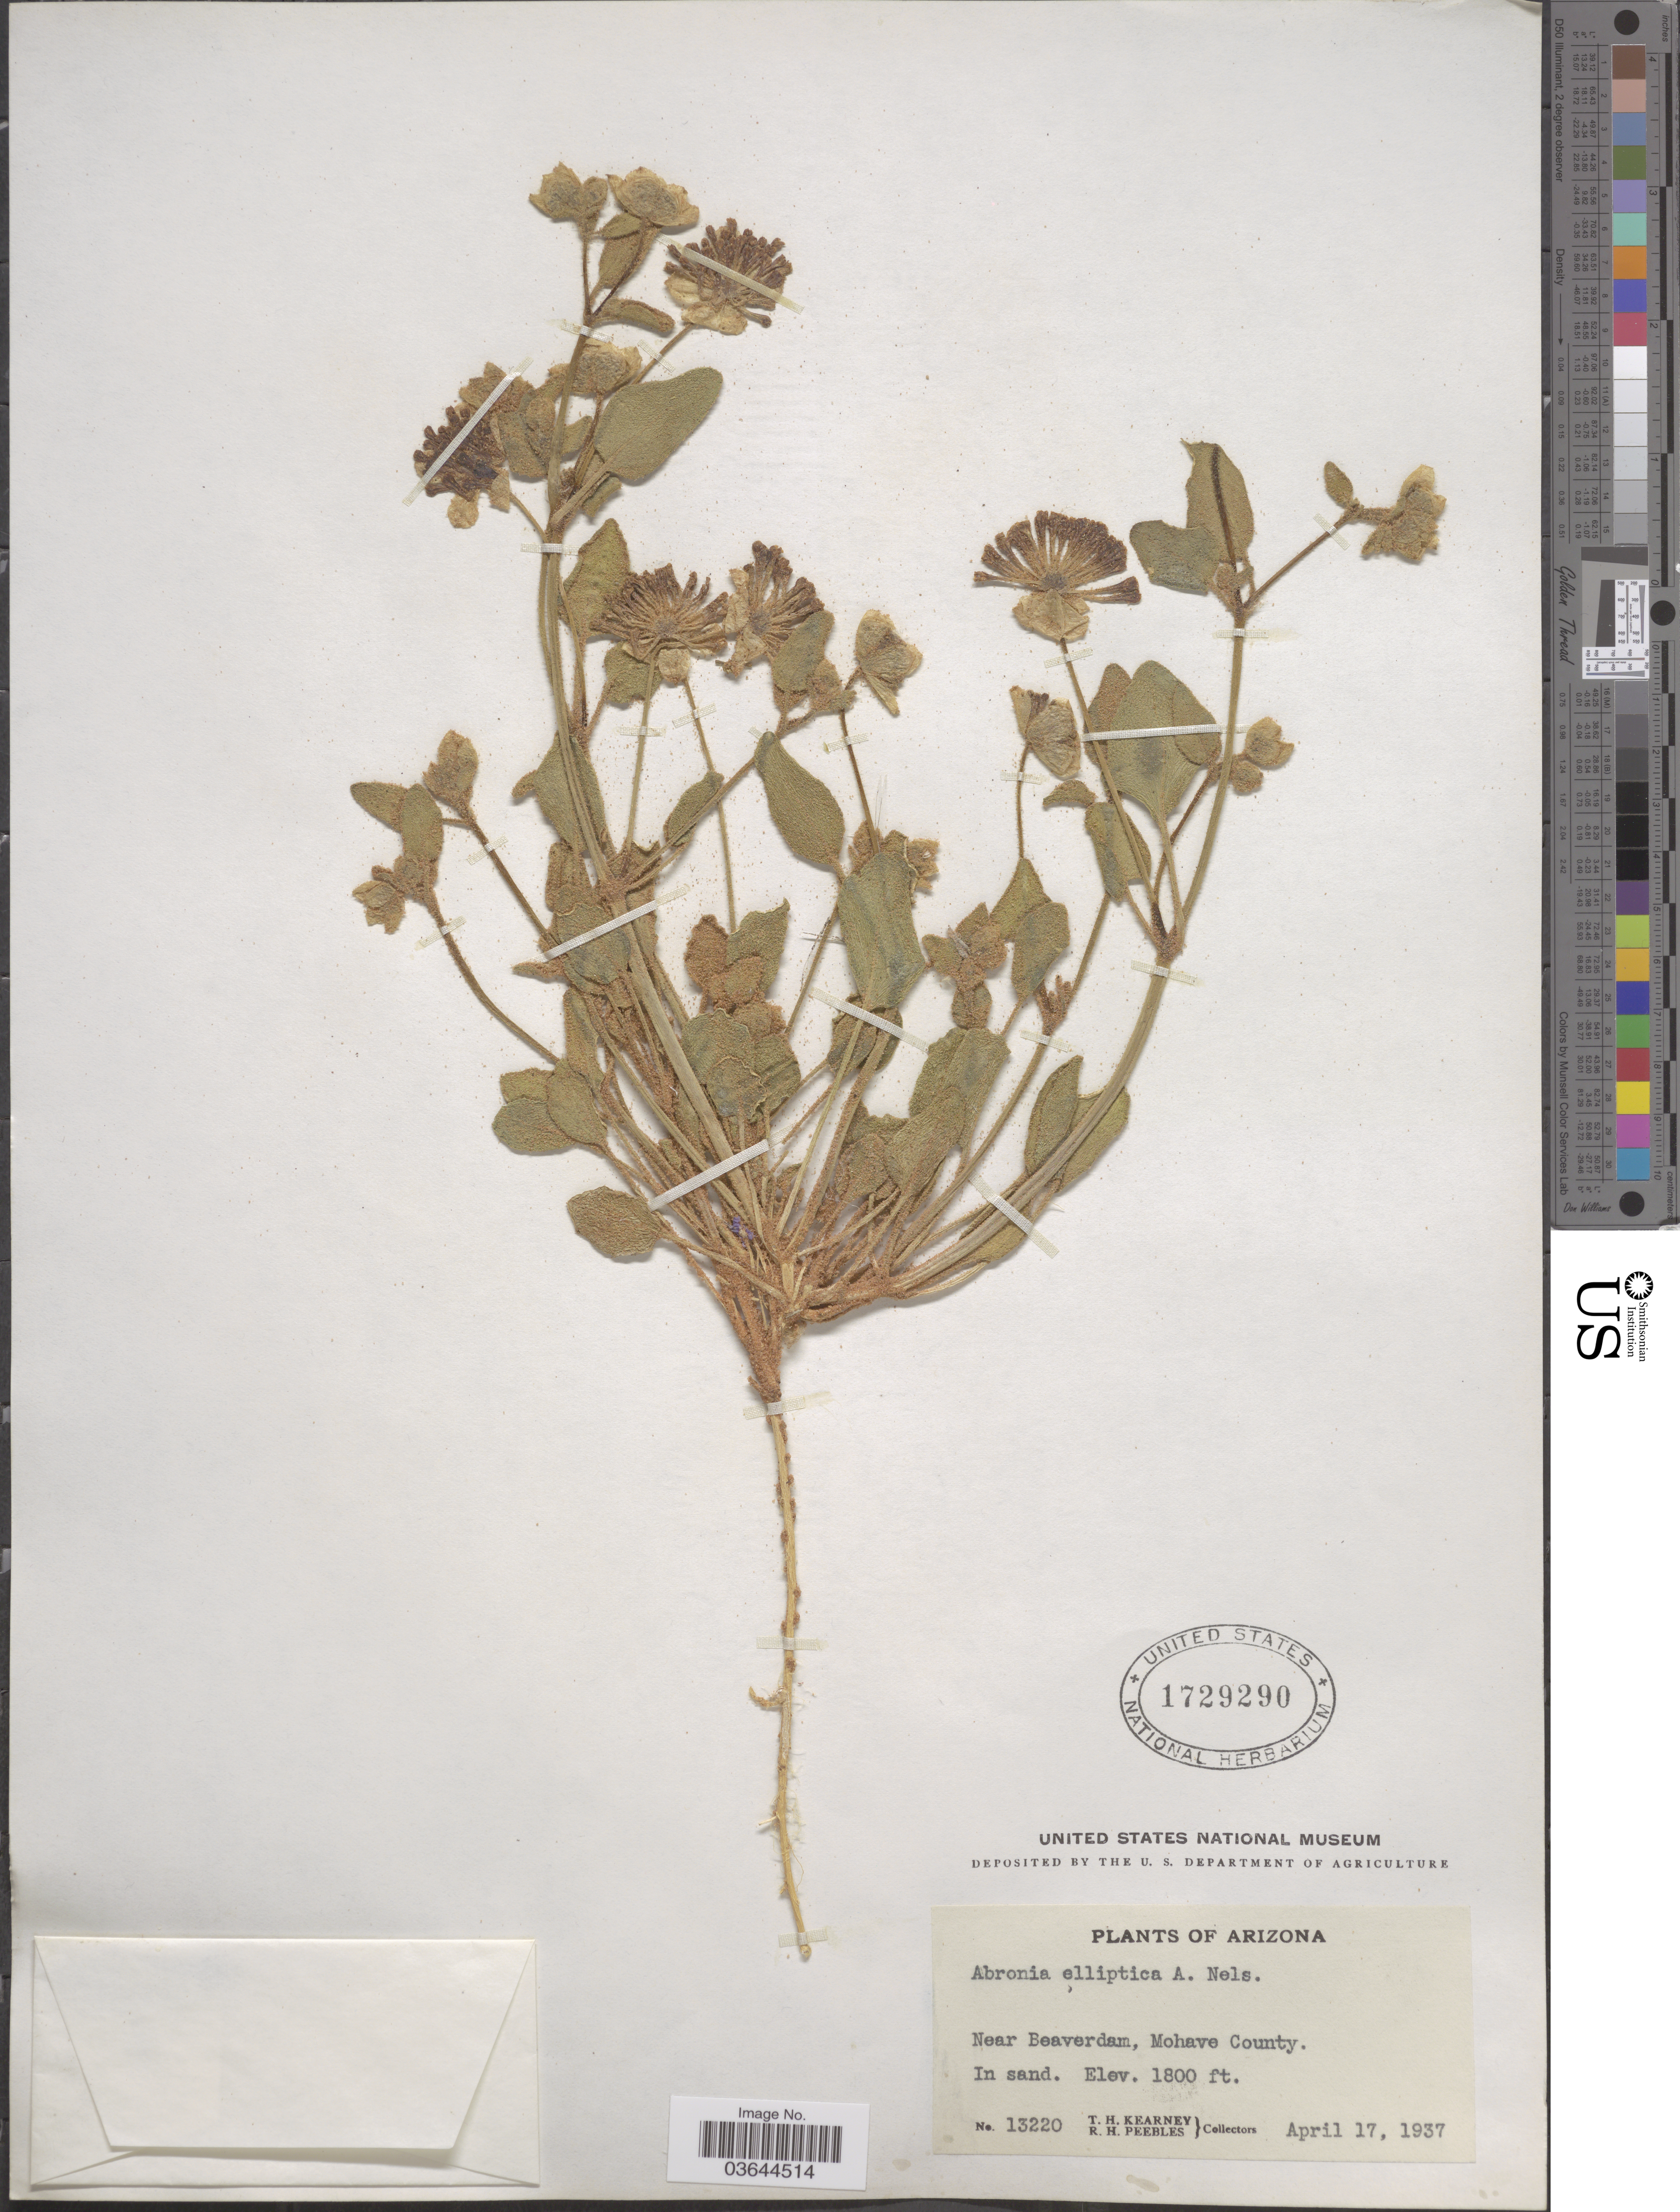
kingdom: Plantae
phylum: Tracheophyta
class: Magnoliopsida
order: Caryophyllales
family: Nyctaginaceae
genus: Abronia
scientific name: Abronia elliptica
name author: A. Nelson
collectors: T. H. Kearney & R. H. Peebles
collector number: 13220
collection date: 1937-04-17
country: United States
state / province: Arizona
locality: Near Beaverdam, Mohave County.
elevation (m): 549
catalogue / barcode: US 1729290